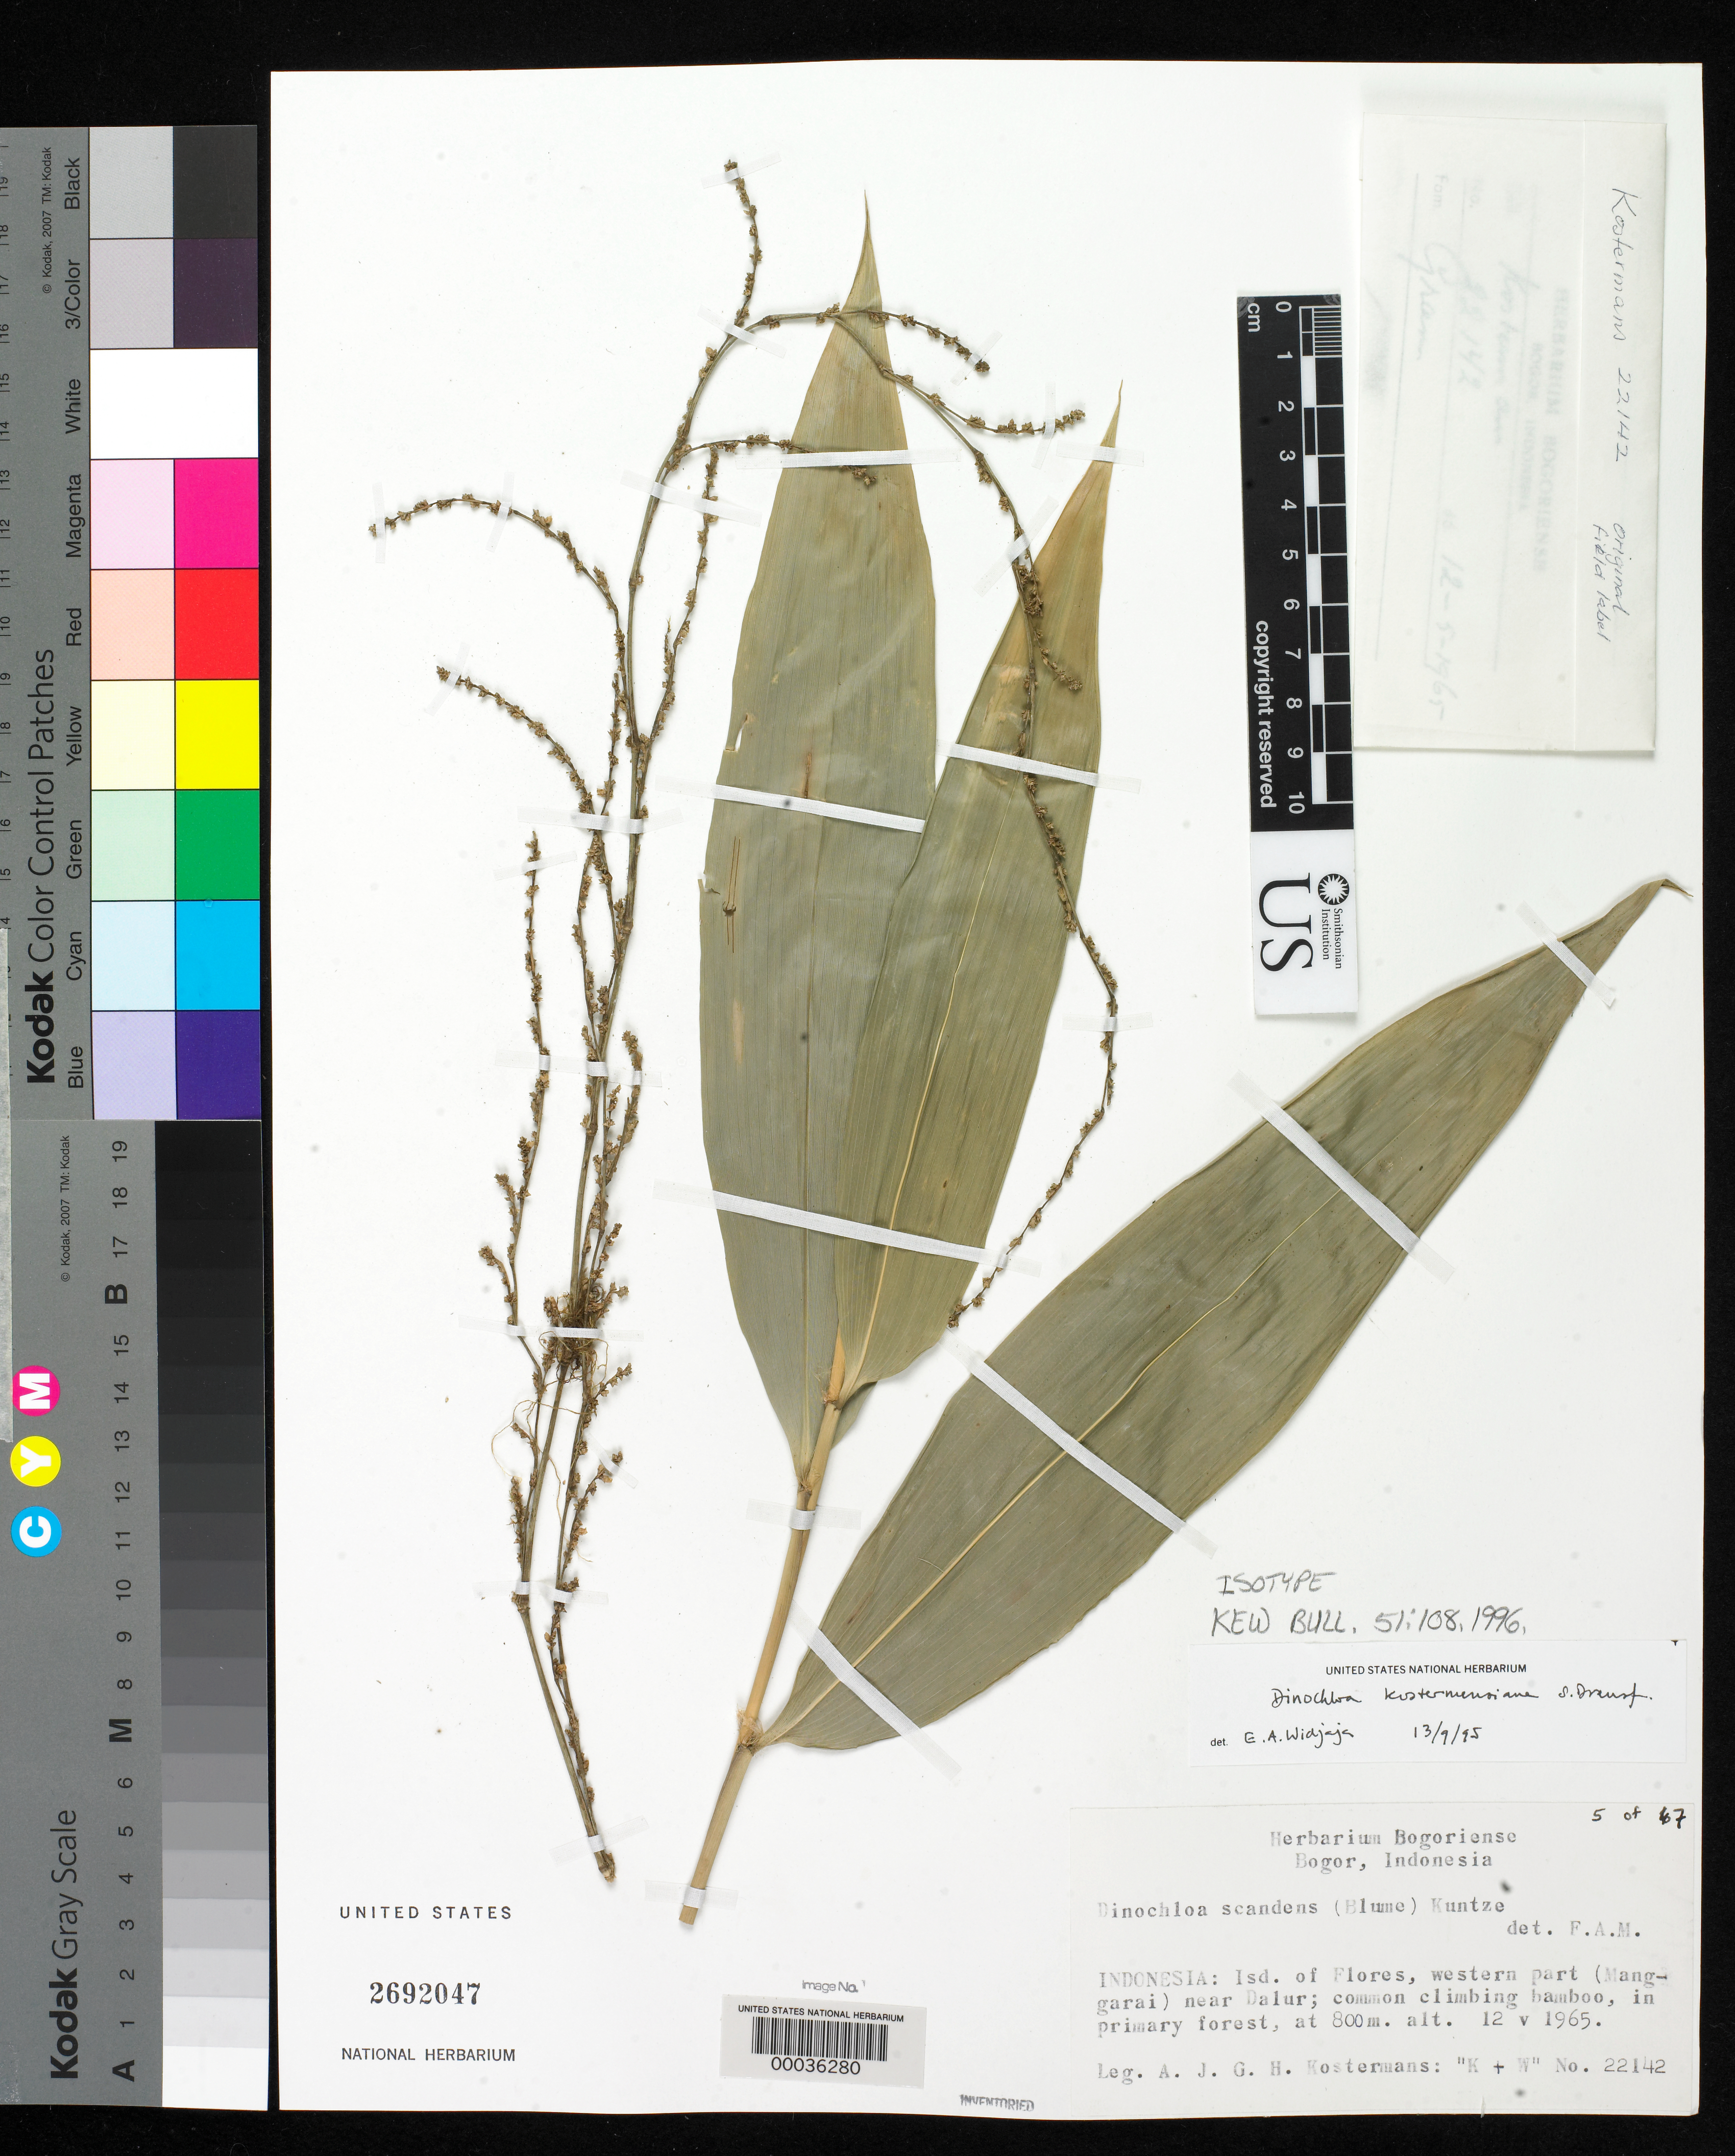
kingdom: Plantae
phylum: Tracheophyta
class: Liliopsida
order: Poales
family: Poaceae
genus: Dinochloa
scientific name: Dinochloa kostermansiana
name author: S. Dransf.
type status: Isotype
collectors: A. J. G. Kostermans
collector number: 22142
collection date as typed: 12 May 1965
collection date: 1965-05-12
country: Indonesia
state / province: Nusa Tenggara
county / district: Nusa Tenggara Timur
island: Flores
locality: Near Dalur.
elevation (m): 800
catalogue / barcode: US 2692047